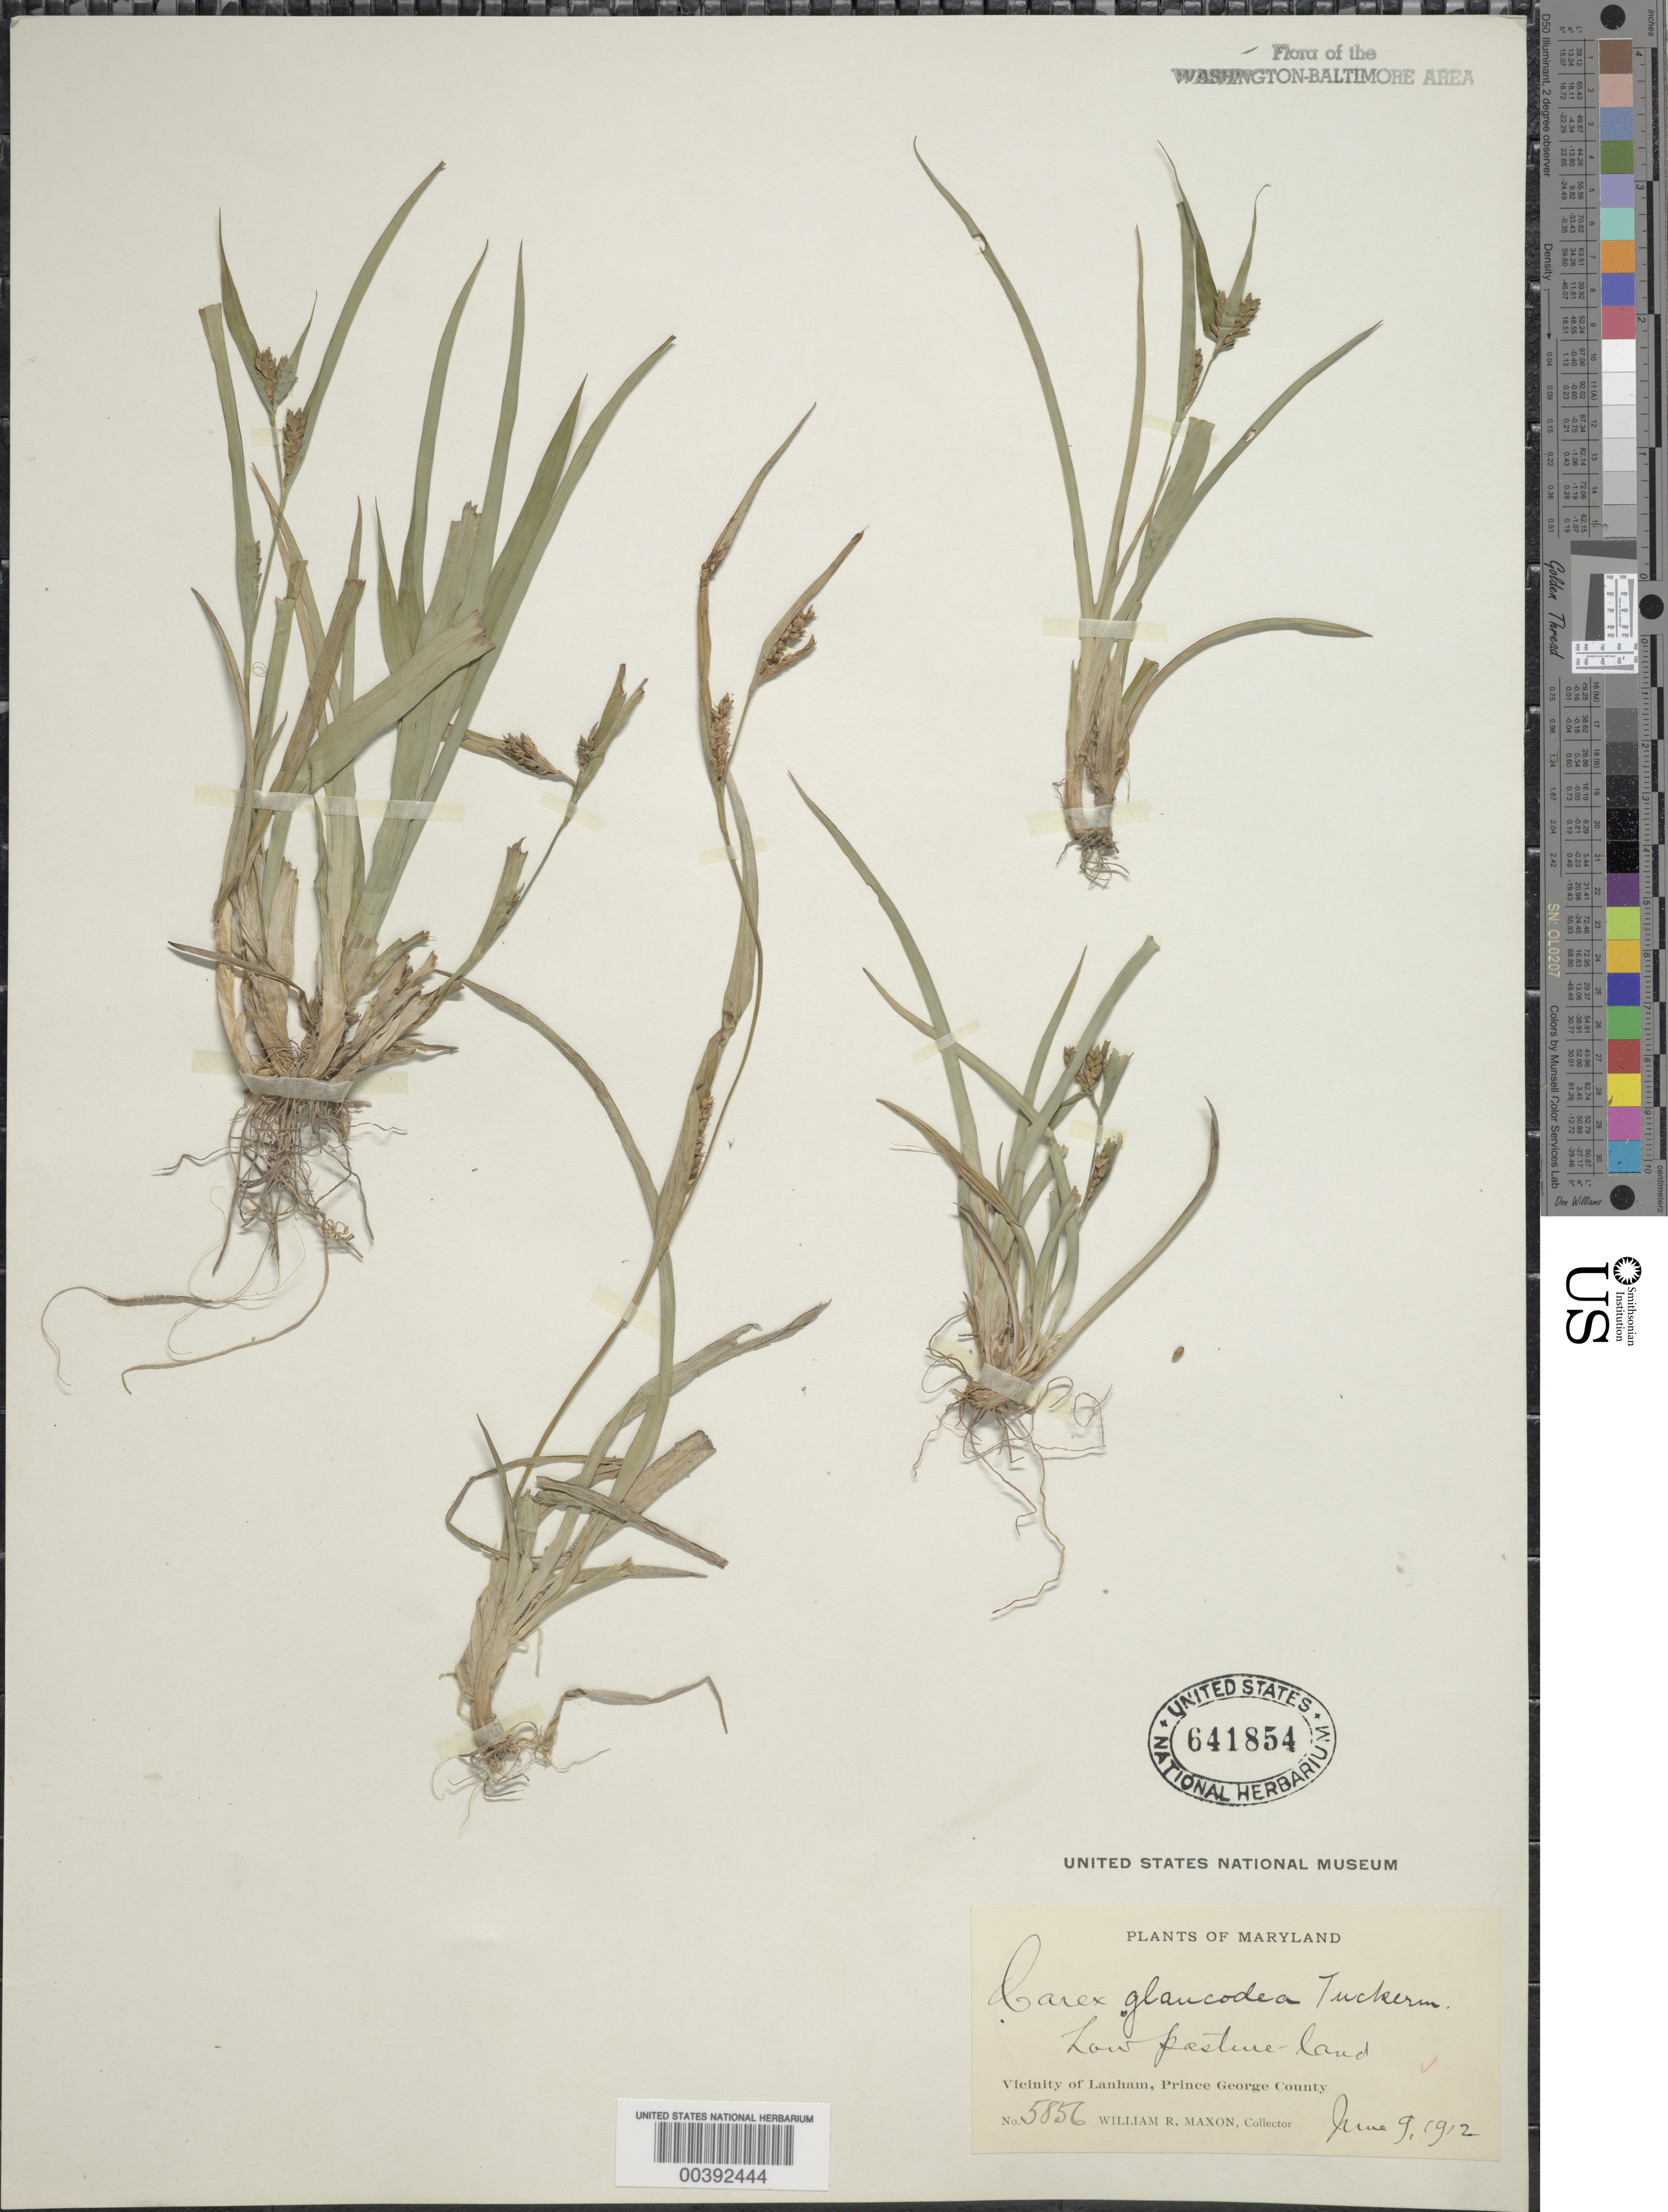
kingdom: Plantae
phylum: Tracheophyta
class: Liliopsida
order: Poales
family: Cyperaceae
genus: Carex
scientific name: Carex glaucodea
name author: Tuck. ex Olney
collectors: W. R. Maxon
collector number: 5856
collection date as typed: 09 Jun 1912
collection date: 1912-06-09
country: United States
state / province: Maryland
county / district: Prince George's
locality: Lanham vicinity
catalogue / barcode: US 641854